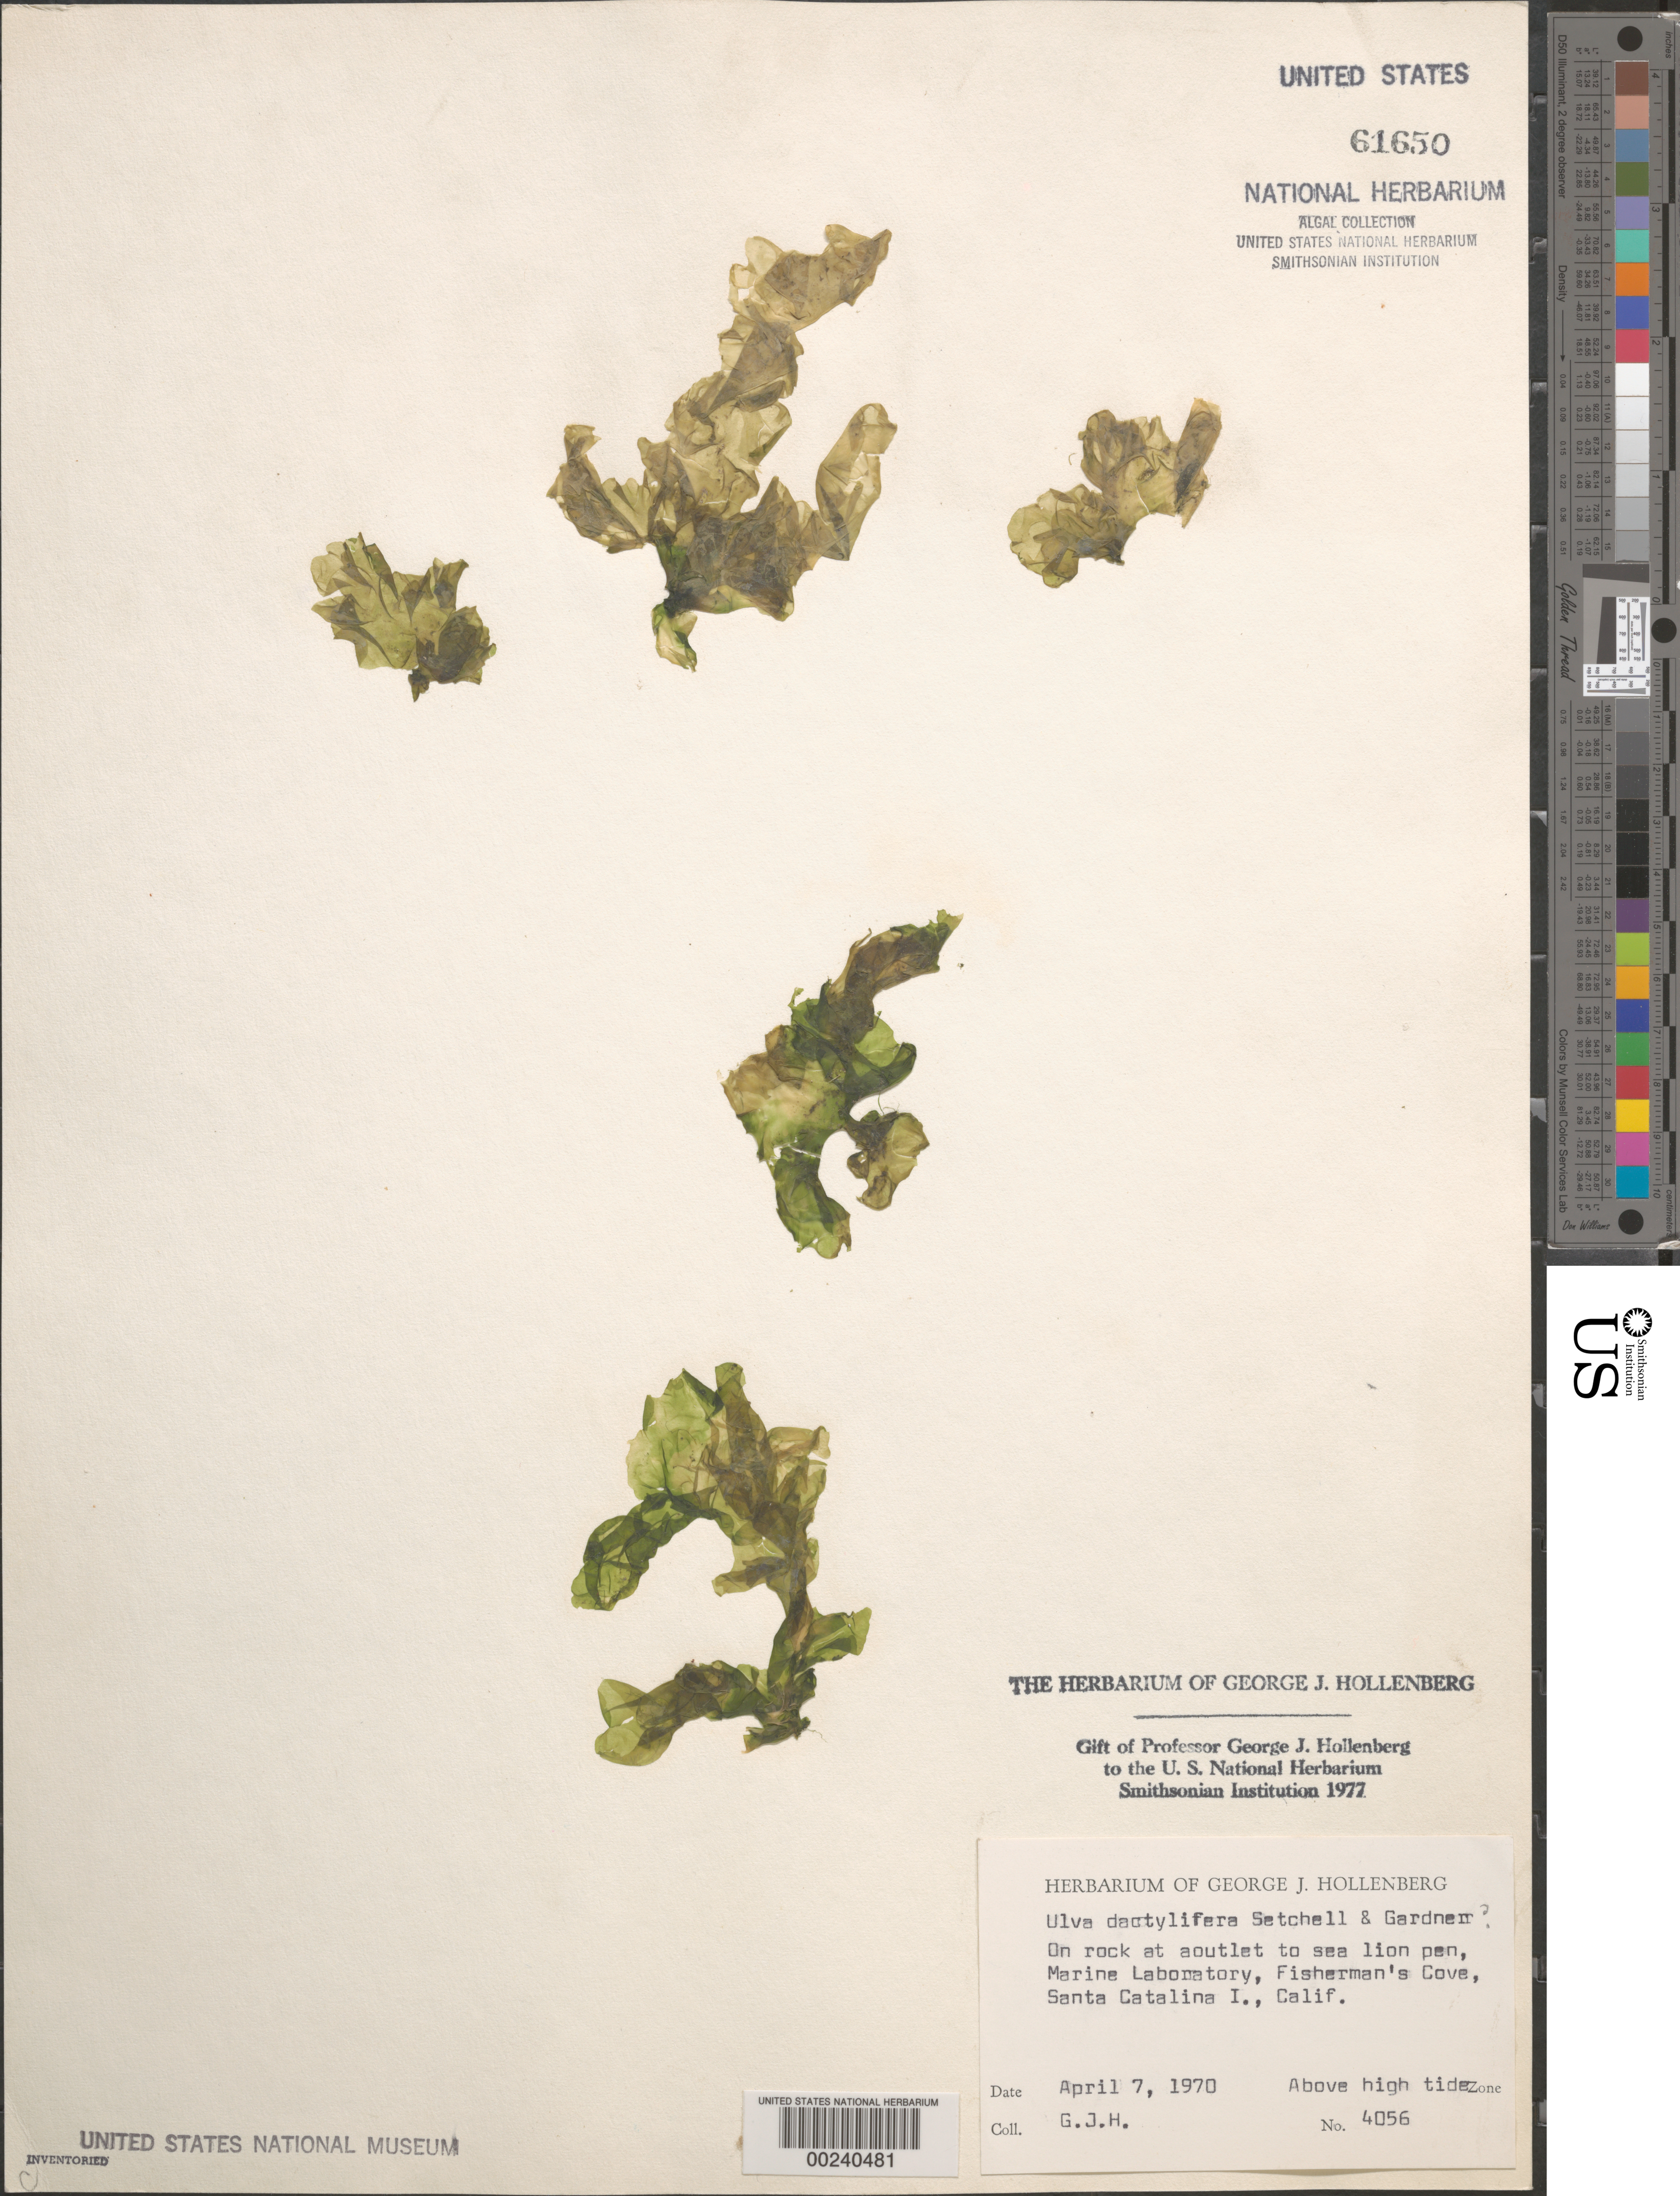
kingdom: Plantae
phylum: Chlorophyta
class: Ulvophyceae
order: Ulvales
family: Ulvaceae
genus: Ulva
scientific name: Ulva taeniata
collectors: G. Hollenberg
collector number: GJH 4056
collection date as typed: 07 Apr 1970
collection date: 1970-04-07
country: United States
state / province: California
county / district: Los Angeles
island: Santa Catalina Island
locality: Fisherman's Cove, marine laboratory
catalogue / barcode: US 61650